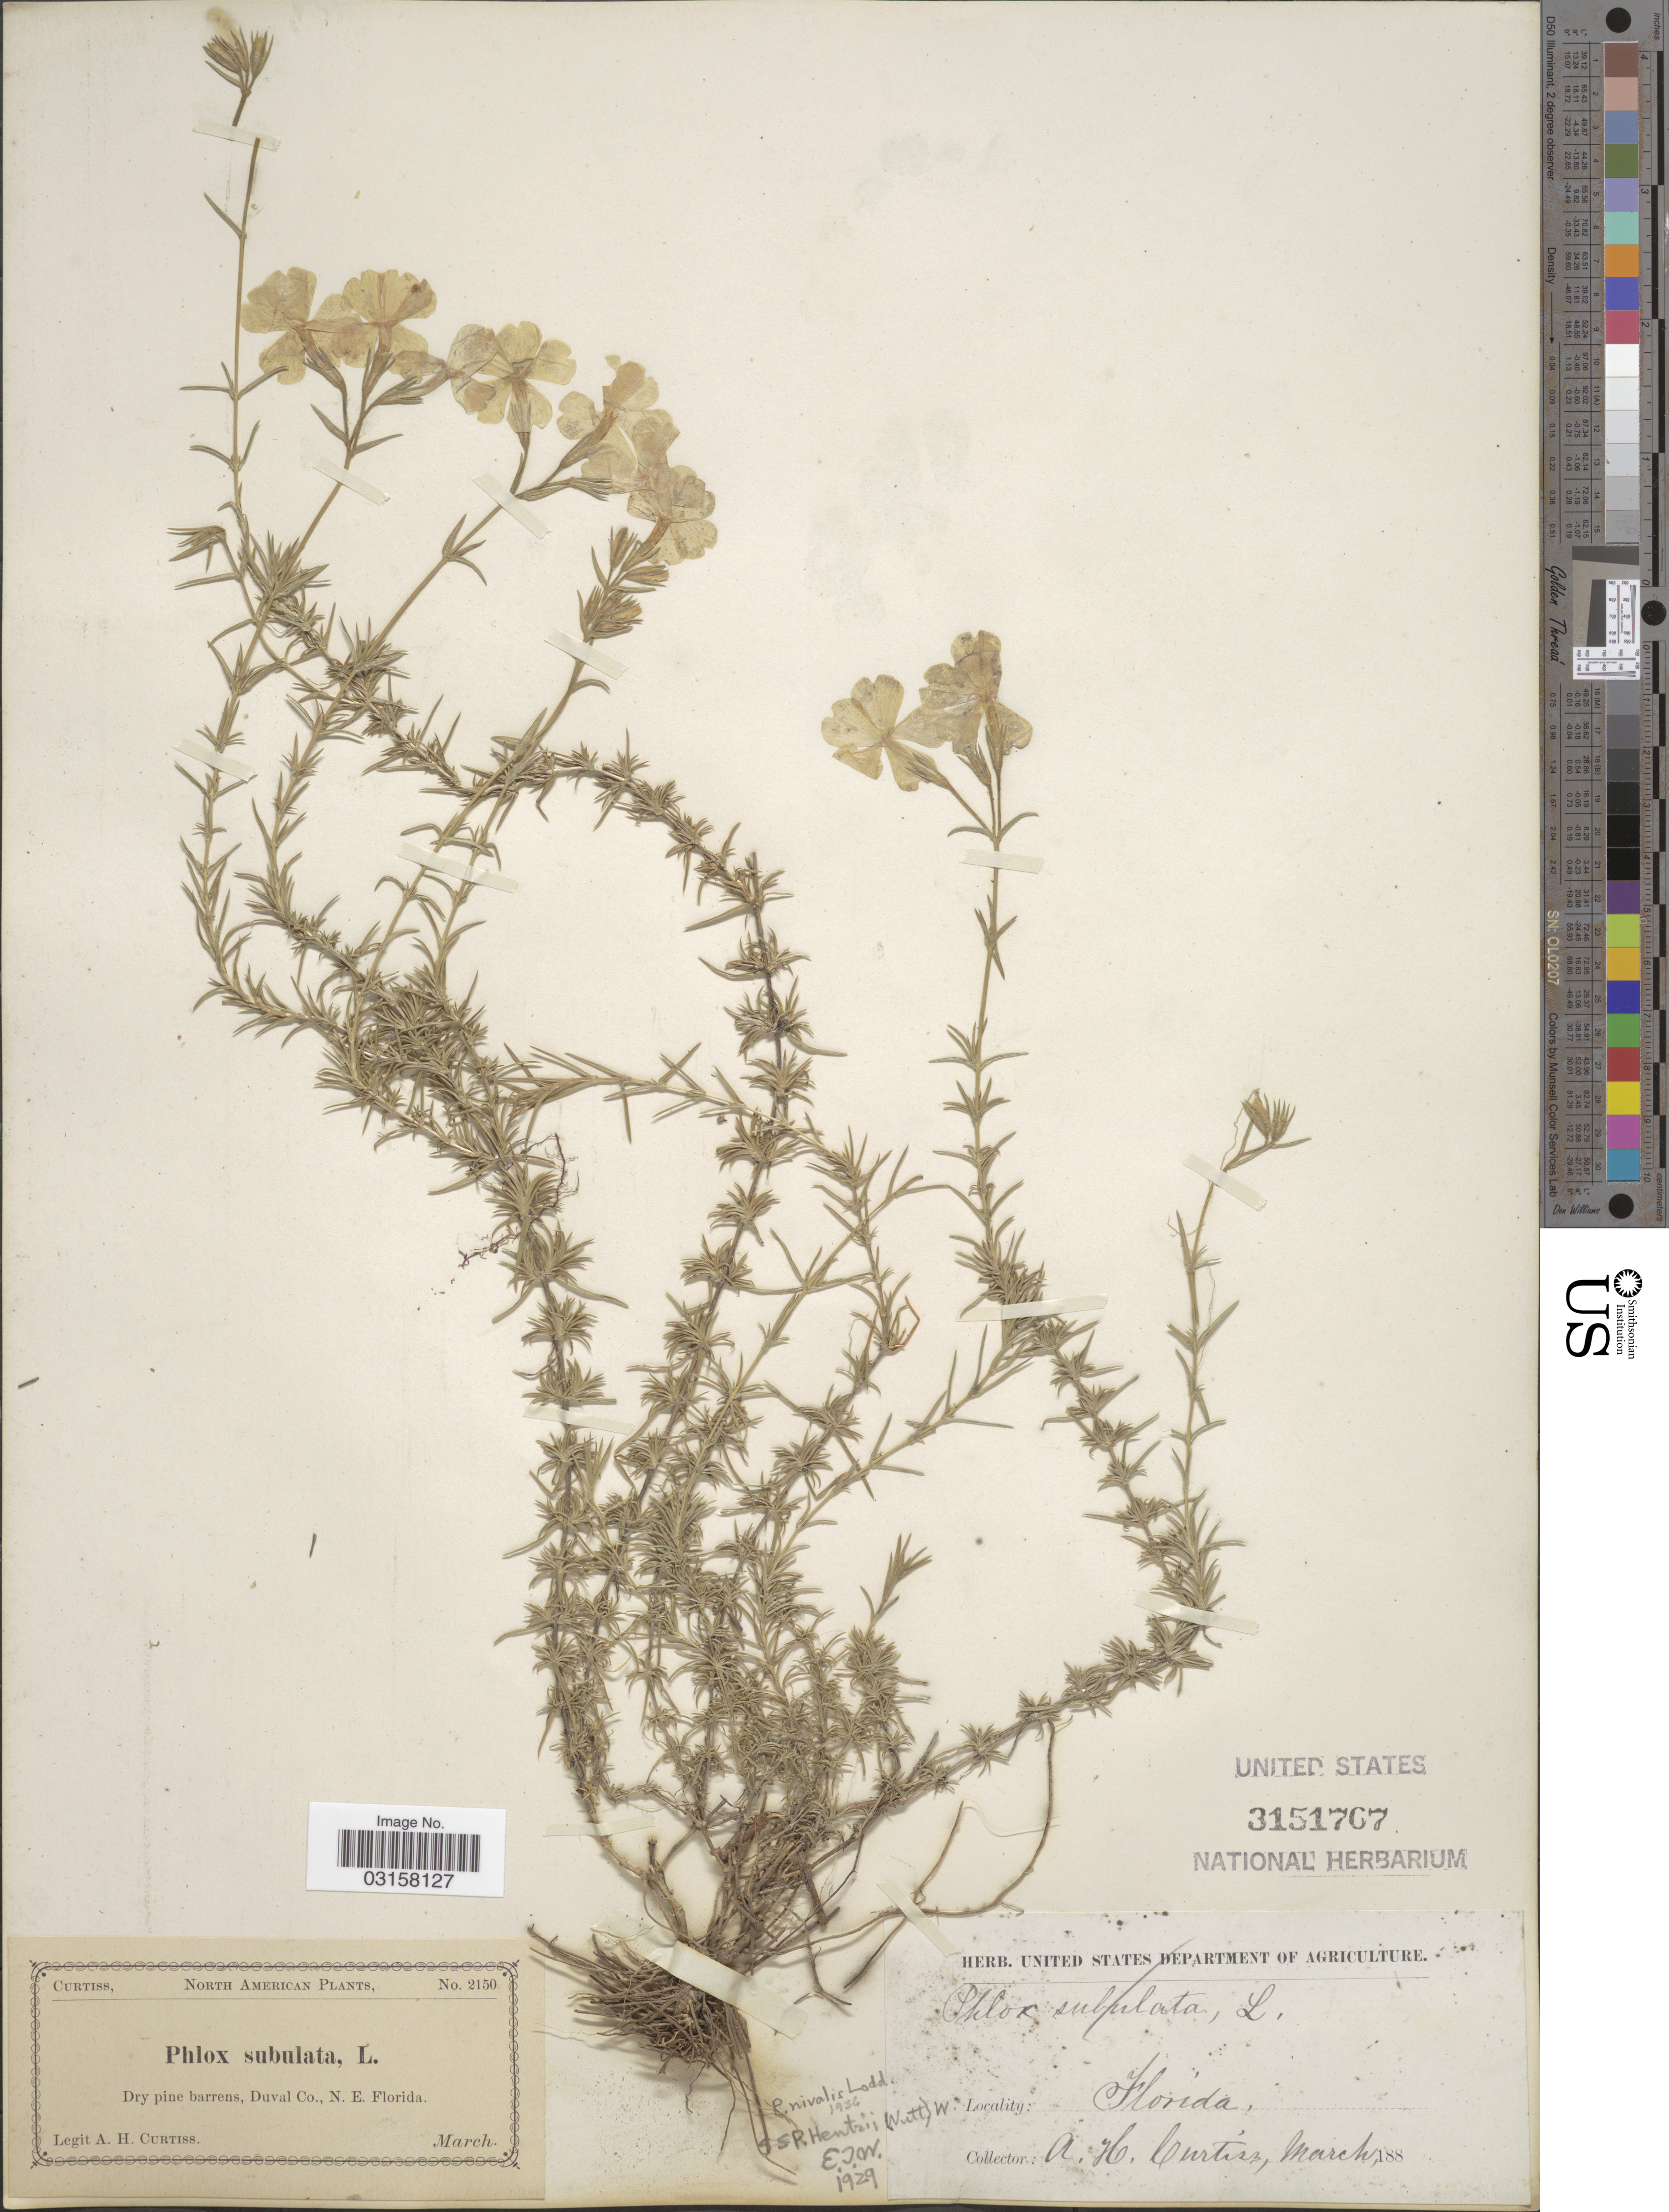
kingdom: Plantae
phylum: Tracheophyta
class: Magnoliopsida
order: Ericales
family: Polemoniaceae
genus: Phlox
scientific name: Phlox nivalis subsp. nivalis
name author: Lodd. ex Sweet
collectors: A. H. Curtiss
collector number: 2150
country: United States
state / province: Florida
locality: Duval Co., N.E. Florida.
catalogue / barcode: US 3151767